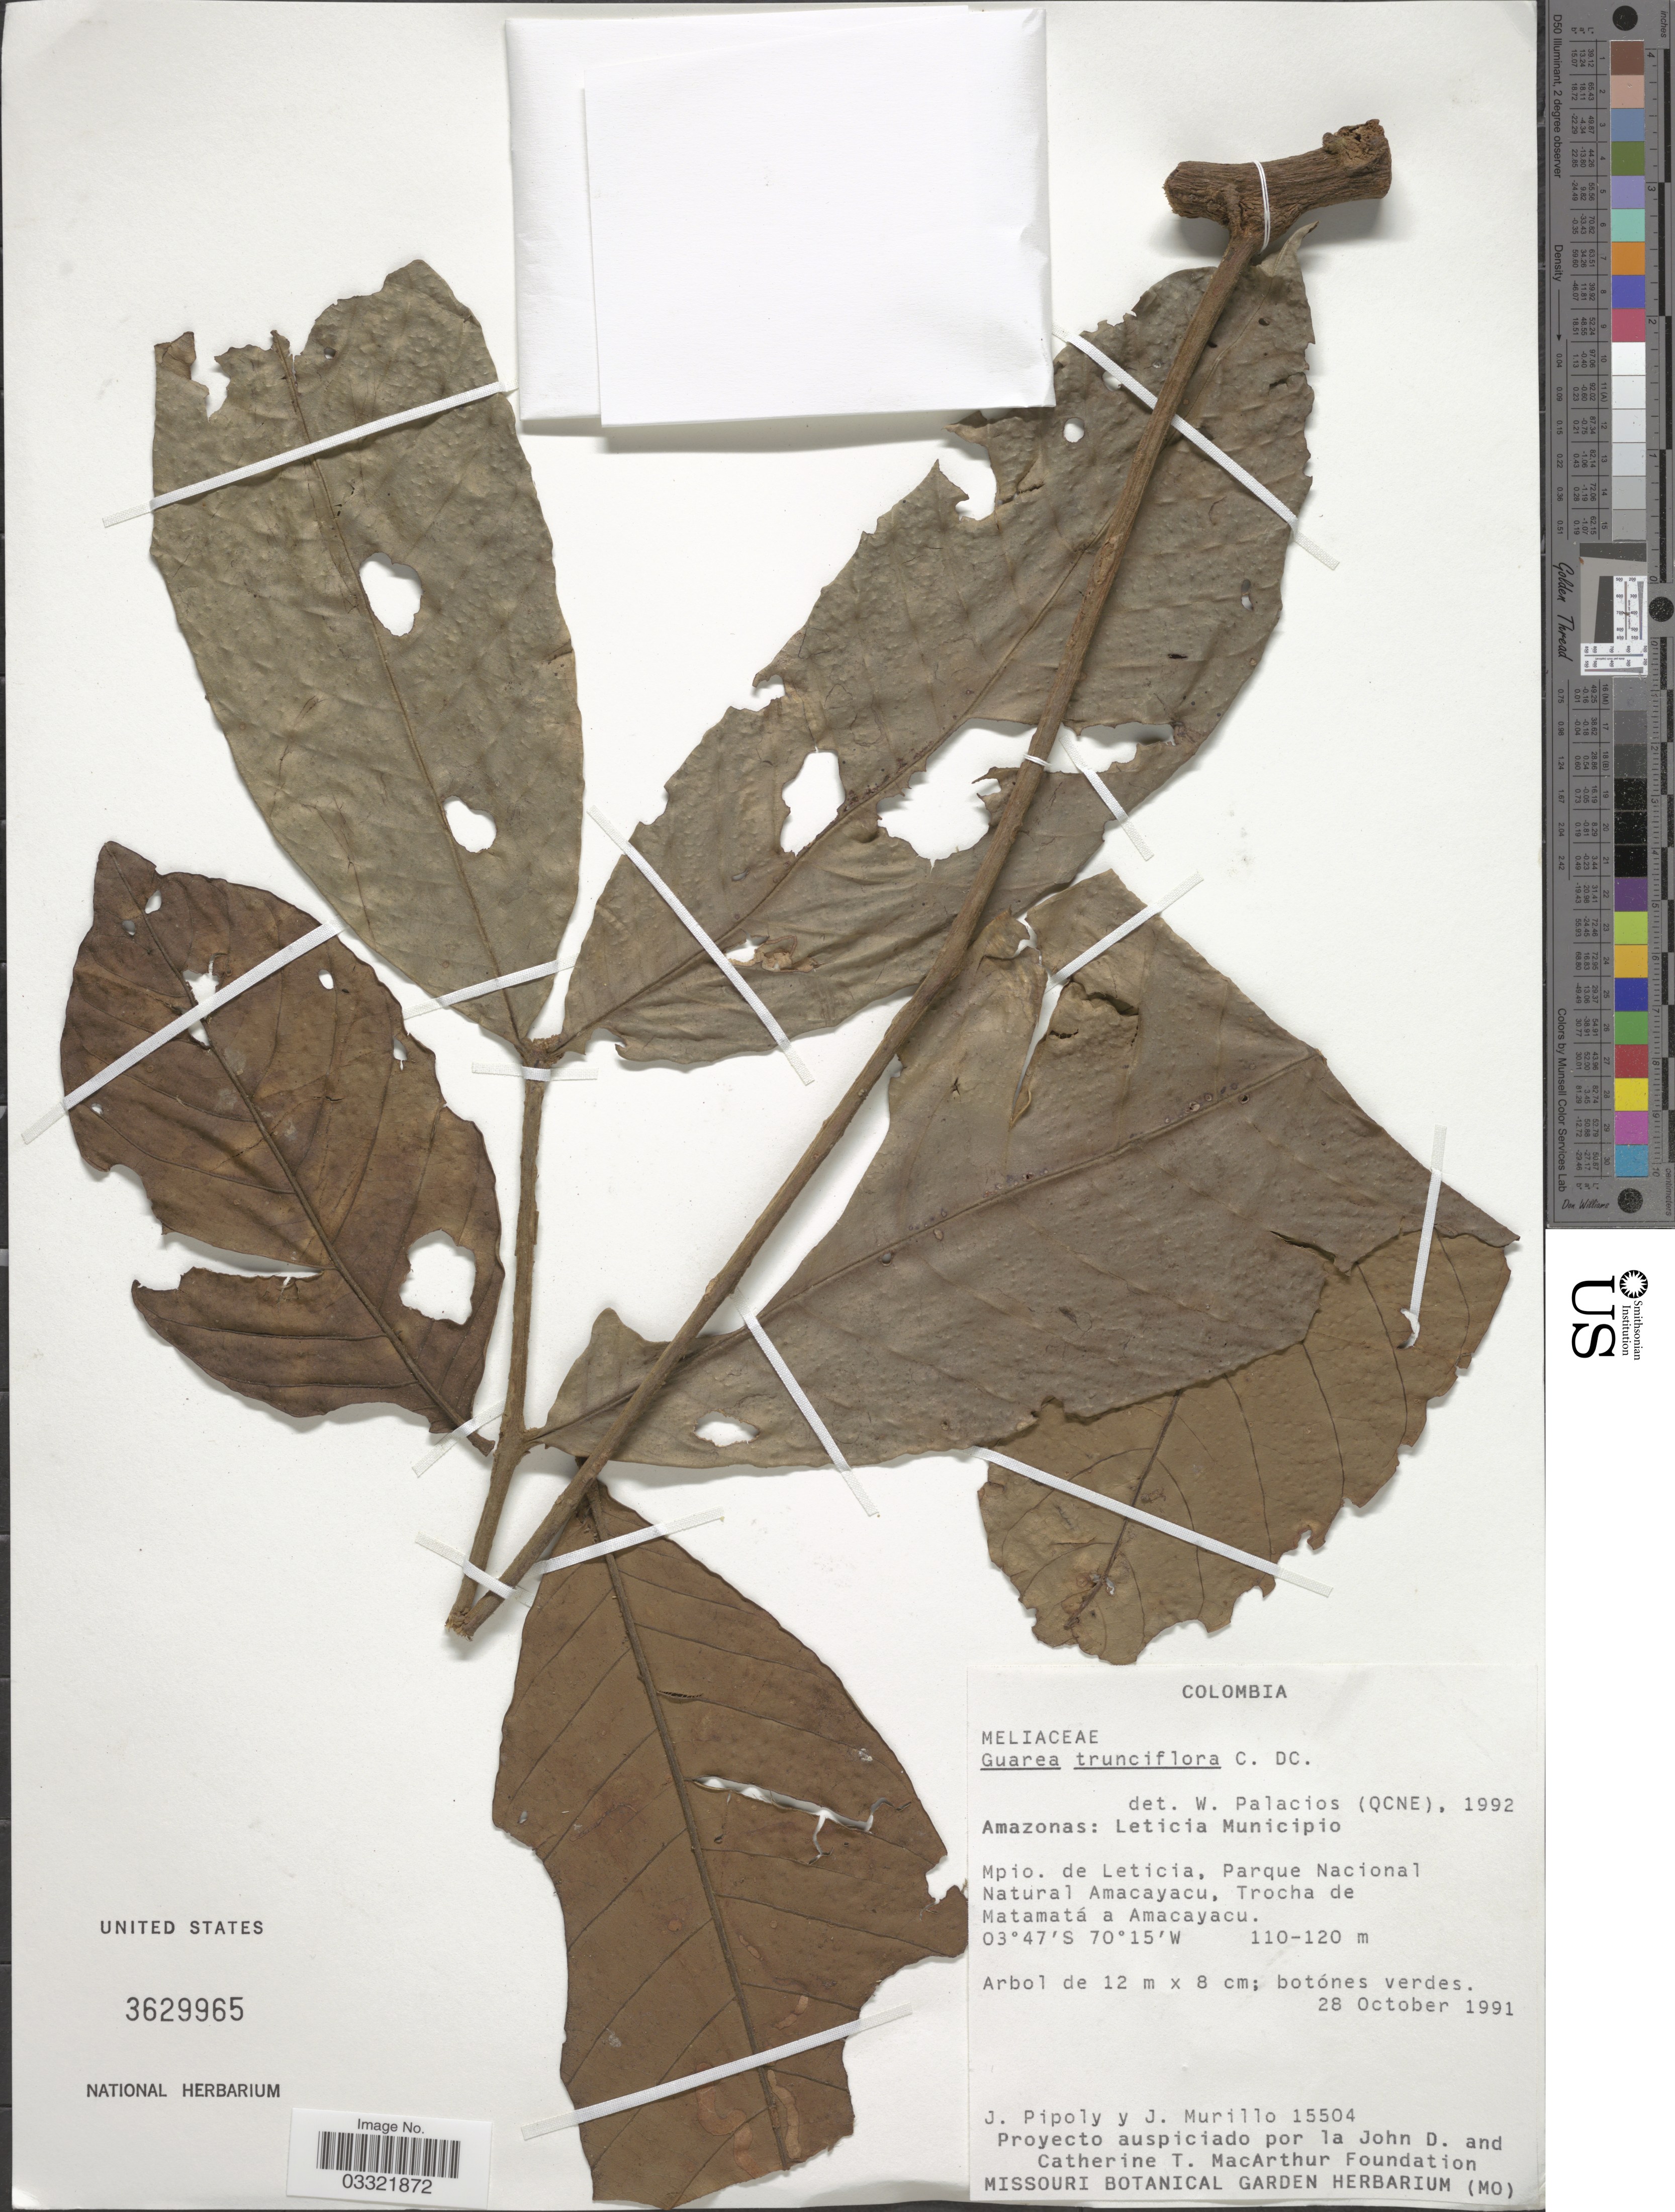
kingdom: Plantae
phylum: Tracheophyta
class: Magnoliopsida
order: Sapindales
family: Meliaceae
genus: Guarea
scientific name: Guarea trunciflora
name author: C. DC.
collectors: J. J. Pipoly & J. C. Murillo-A.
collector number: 15504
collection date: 1991-10-28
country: Colombia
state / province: Amazônas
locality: Leticia Municipio. Mpio. de Leticia, Parque Nacional Natural Amacayacu. Trocha de Matamatá a Amacayacu.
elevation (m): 110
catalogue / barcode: US 3629965